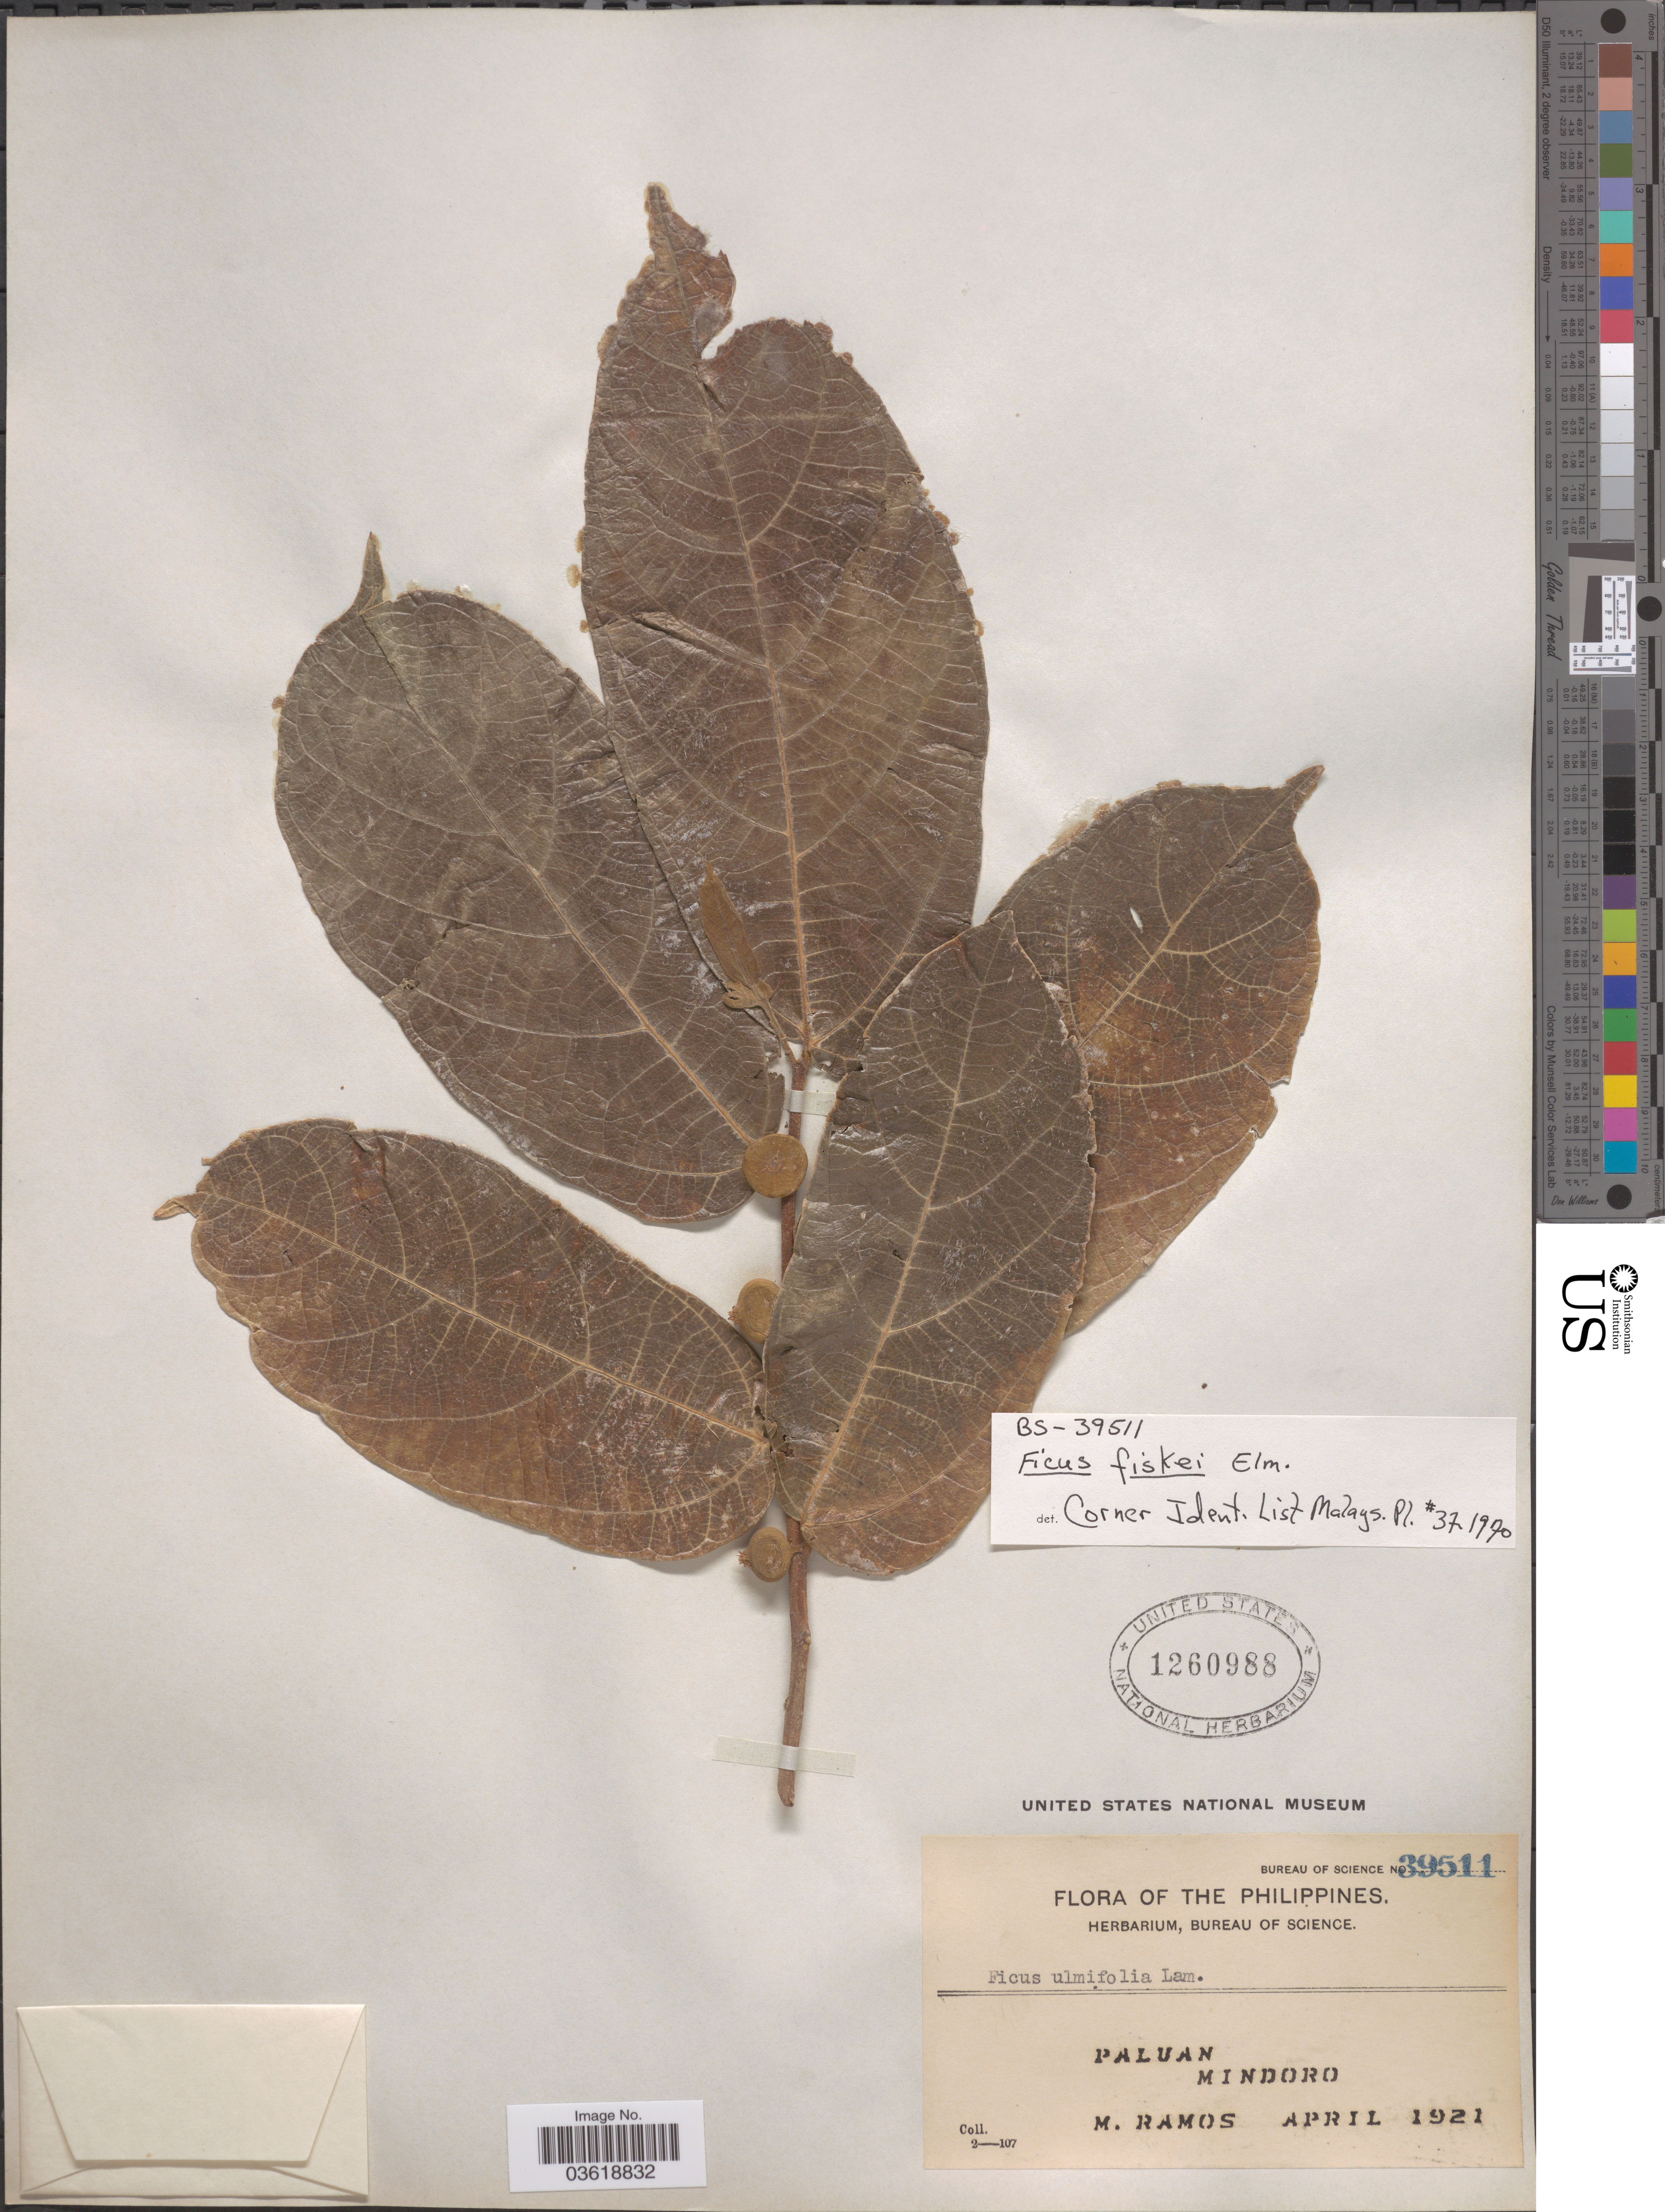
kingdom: Plantae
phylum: Tracheophyta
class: Magnoliopsida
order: Rosales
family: Moraceae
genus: Ficus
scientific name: Ficus fiskei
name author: Elmer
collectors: M. Ramos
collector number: Bureau of Science 39511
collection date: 1921-04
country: Philippines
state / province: Mimaropa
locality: Paluan. Mindoro.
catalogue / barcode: US 1260988